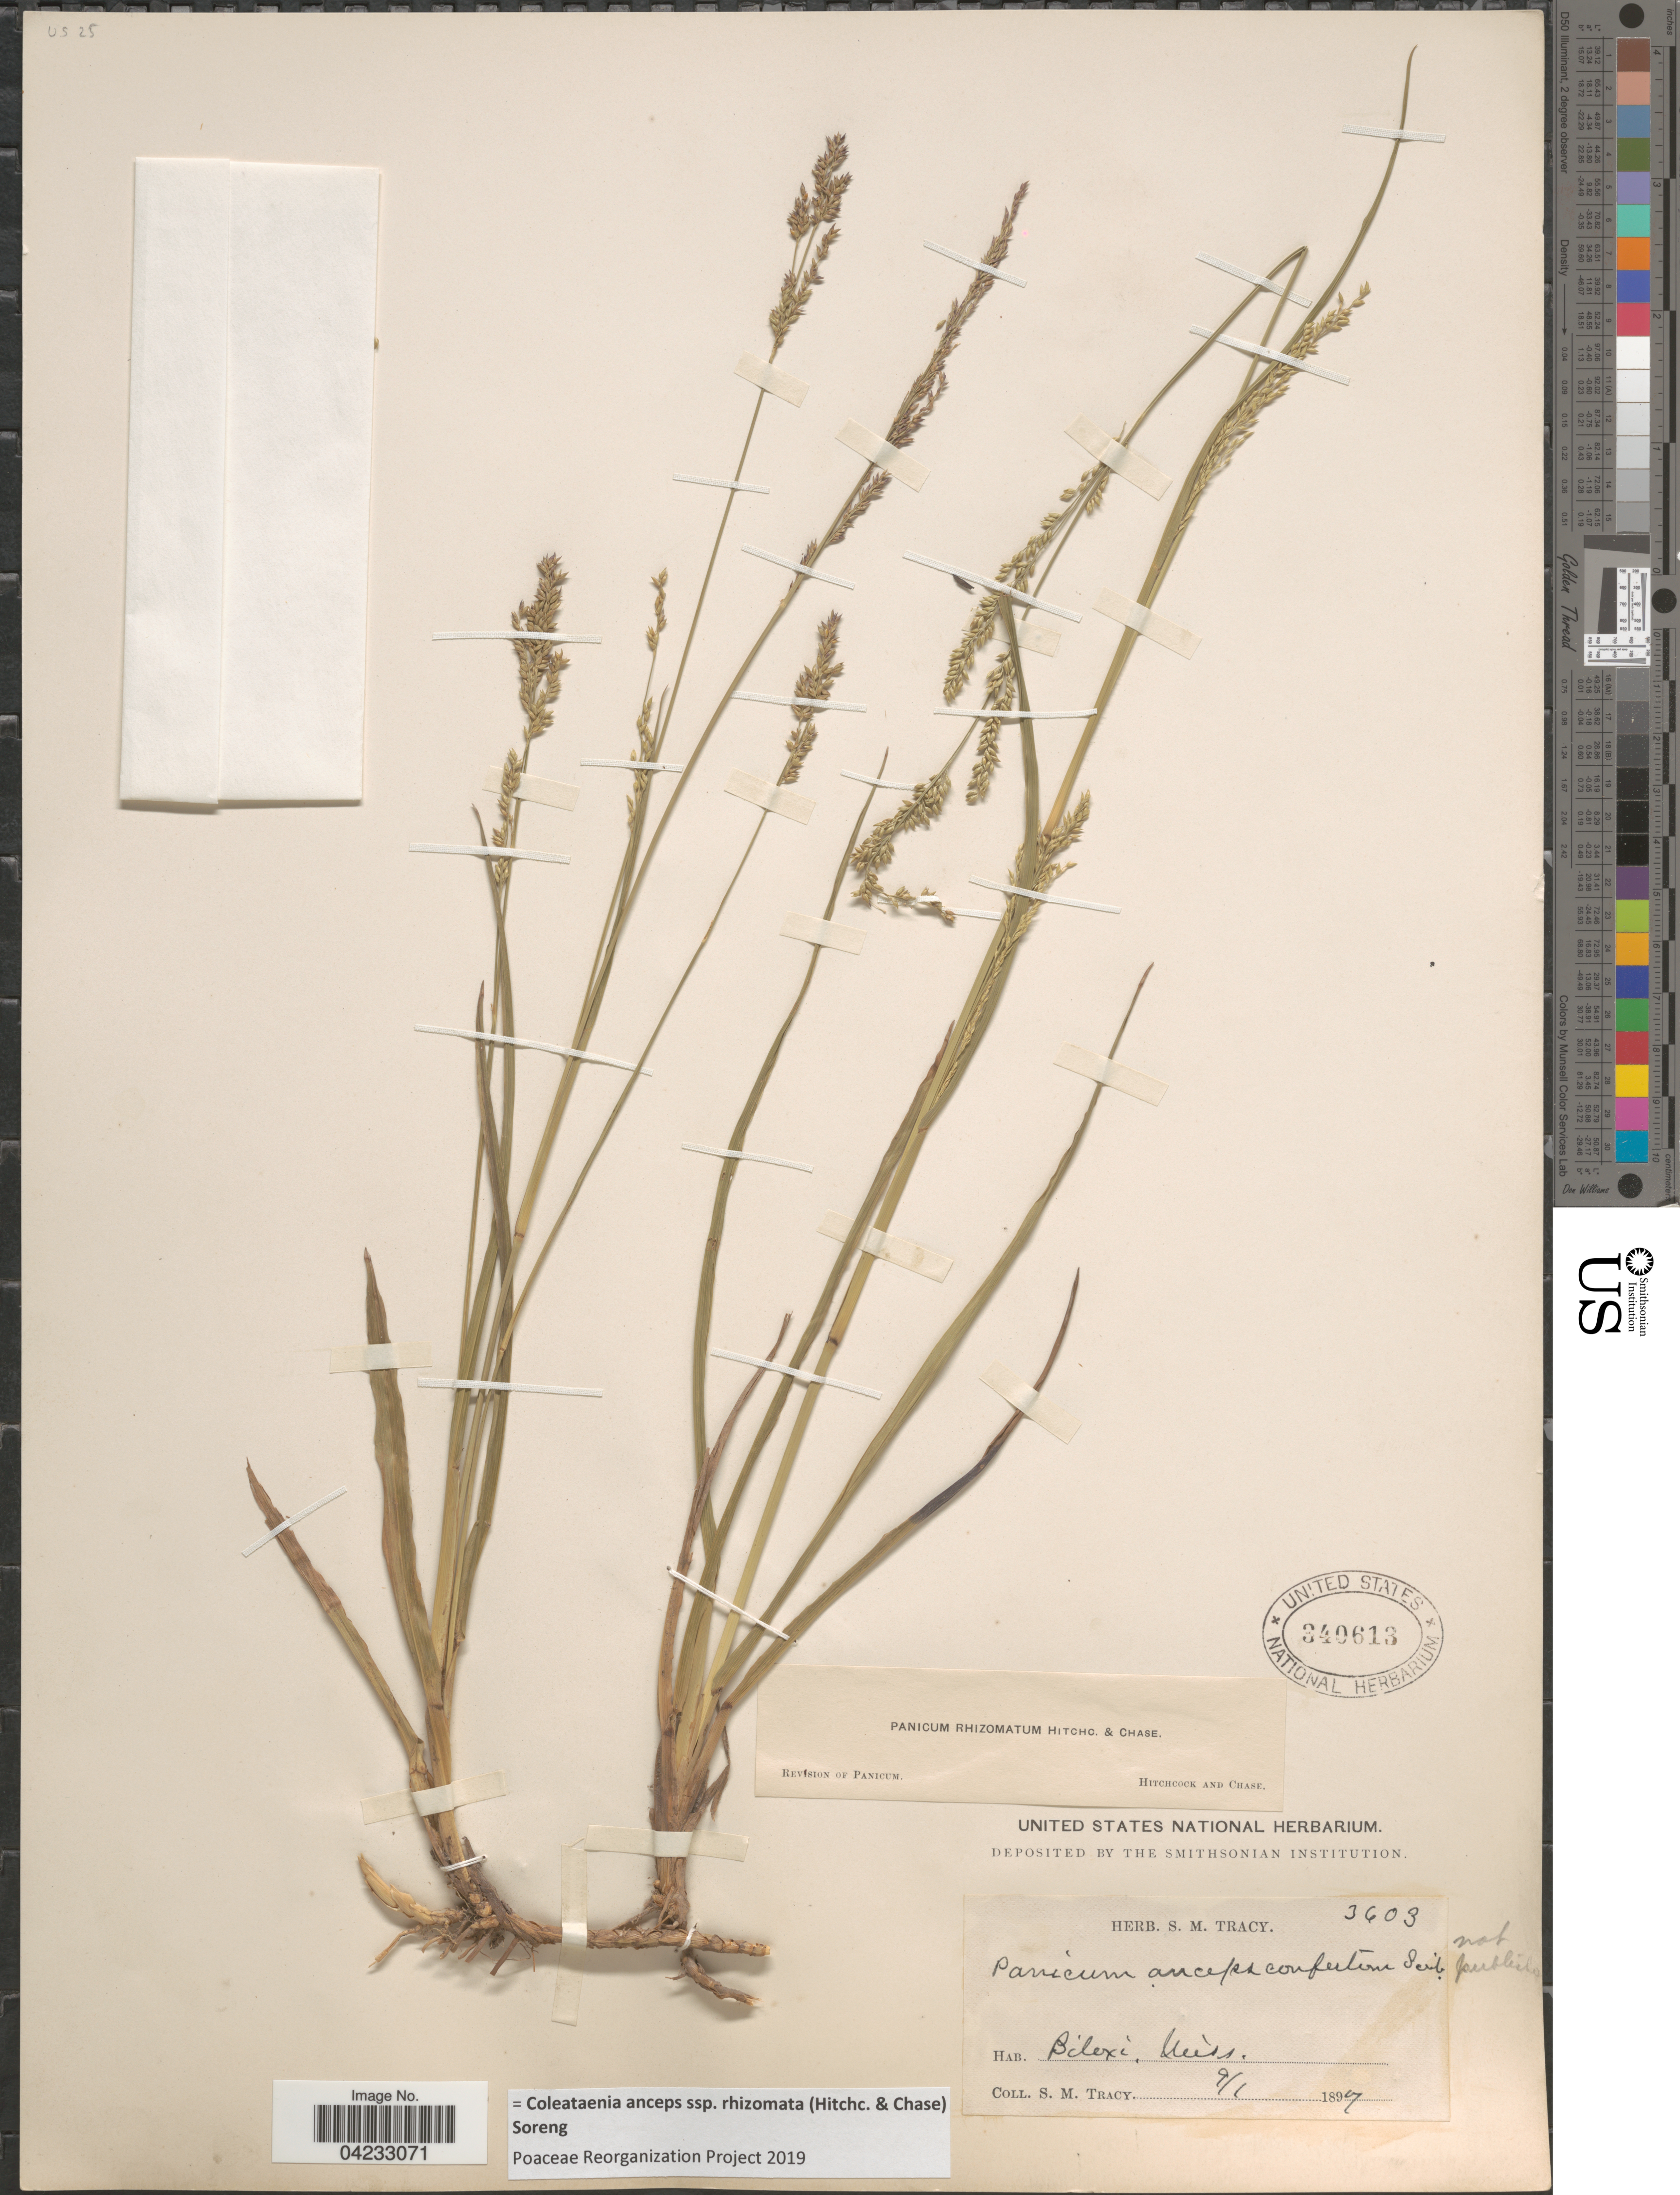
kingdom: Plantae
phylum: Tracheophyta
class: Liliopsida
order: Poales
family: Poaceae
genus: Coleataenia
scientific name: Coleataenia anceps subsp. rhizomata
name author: (Hitchc. & Chase) Soreng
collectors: S. M. Tracy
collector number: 3603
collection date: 1897-09-01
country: United States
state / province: Mississippi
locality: Biloxi.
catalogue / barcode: US 340613